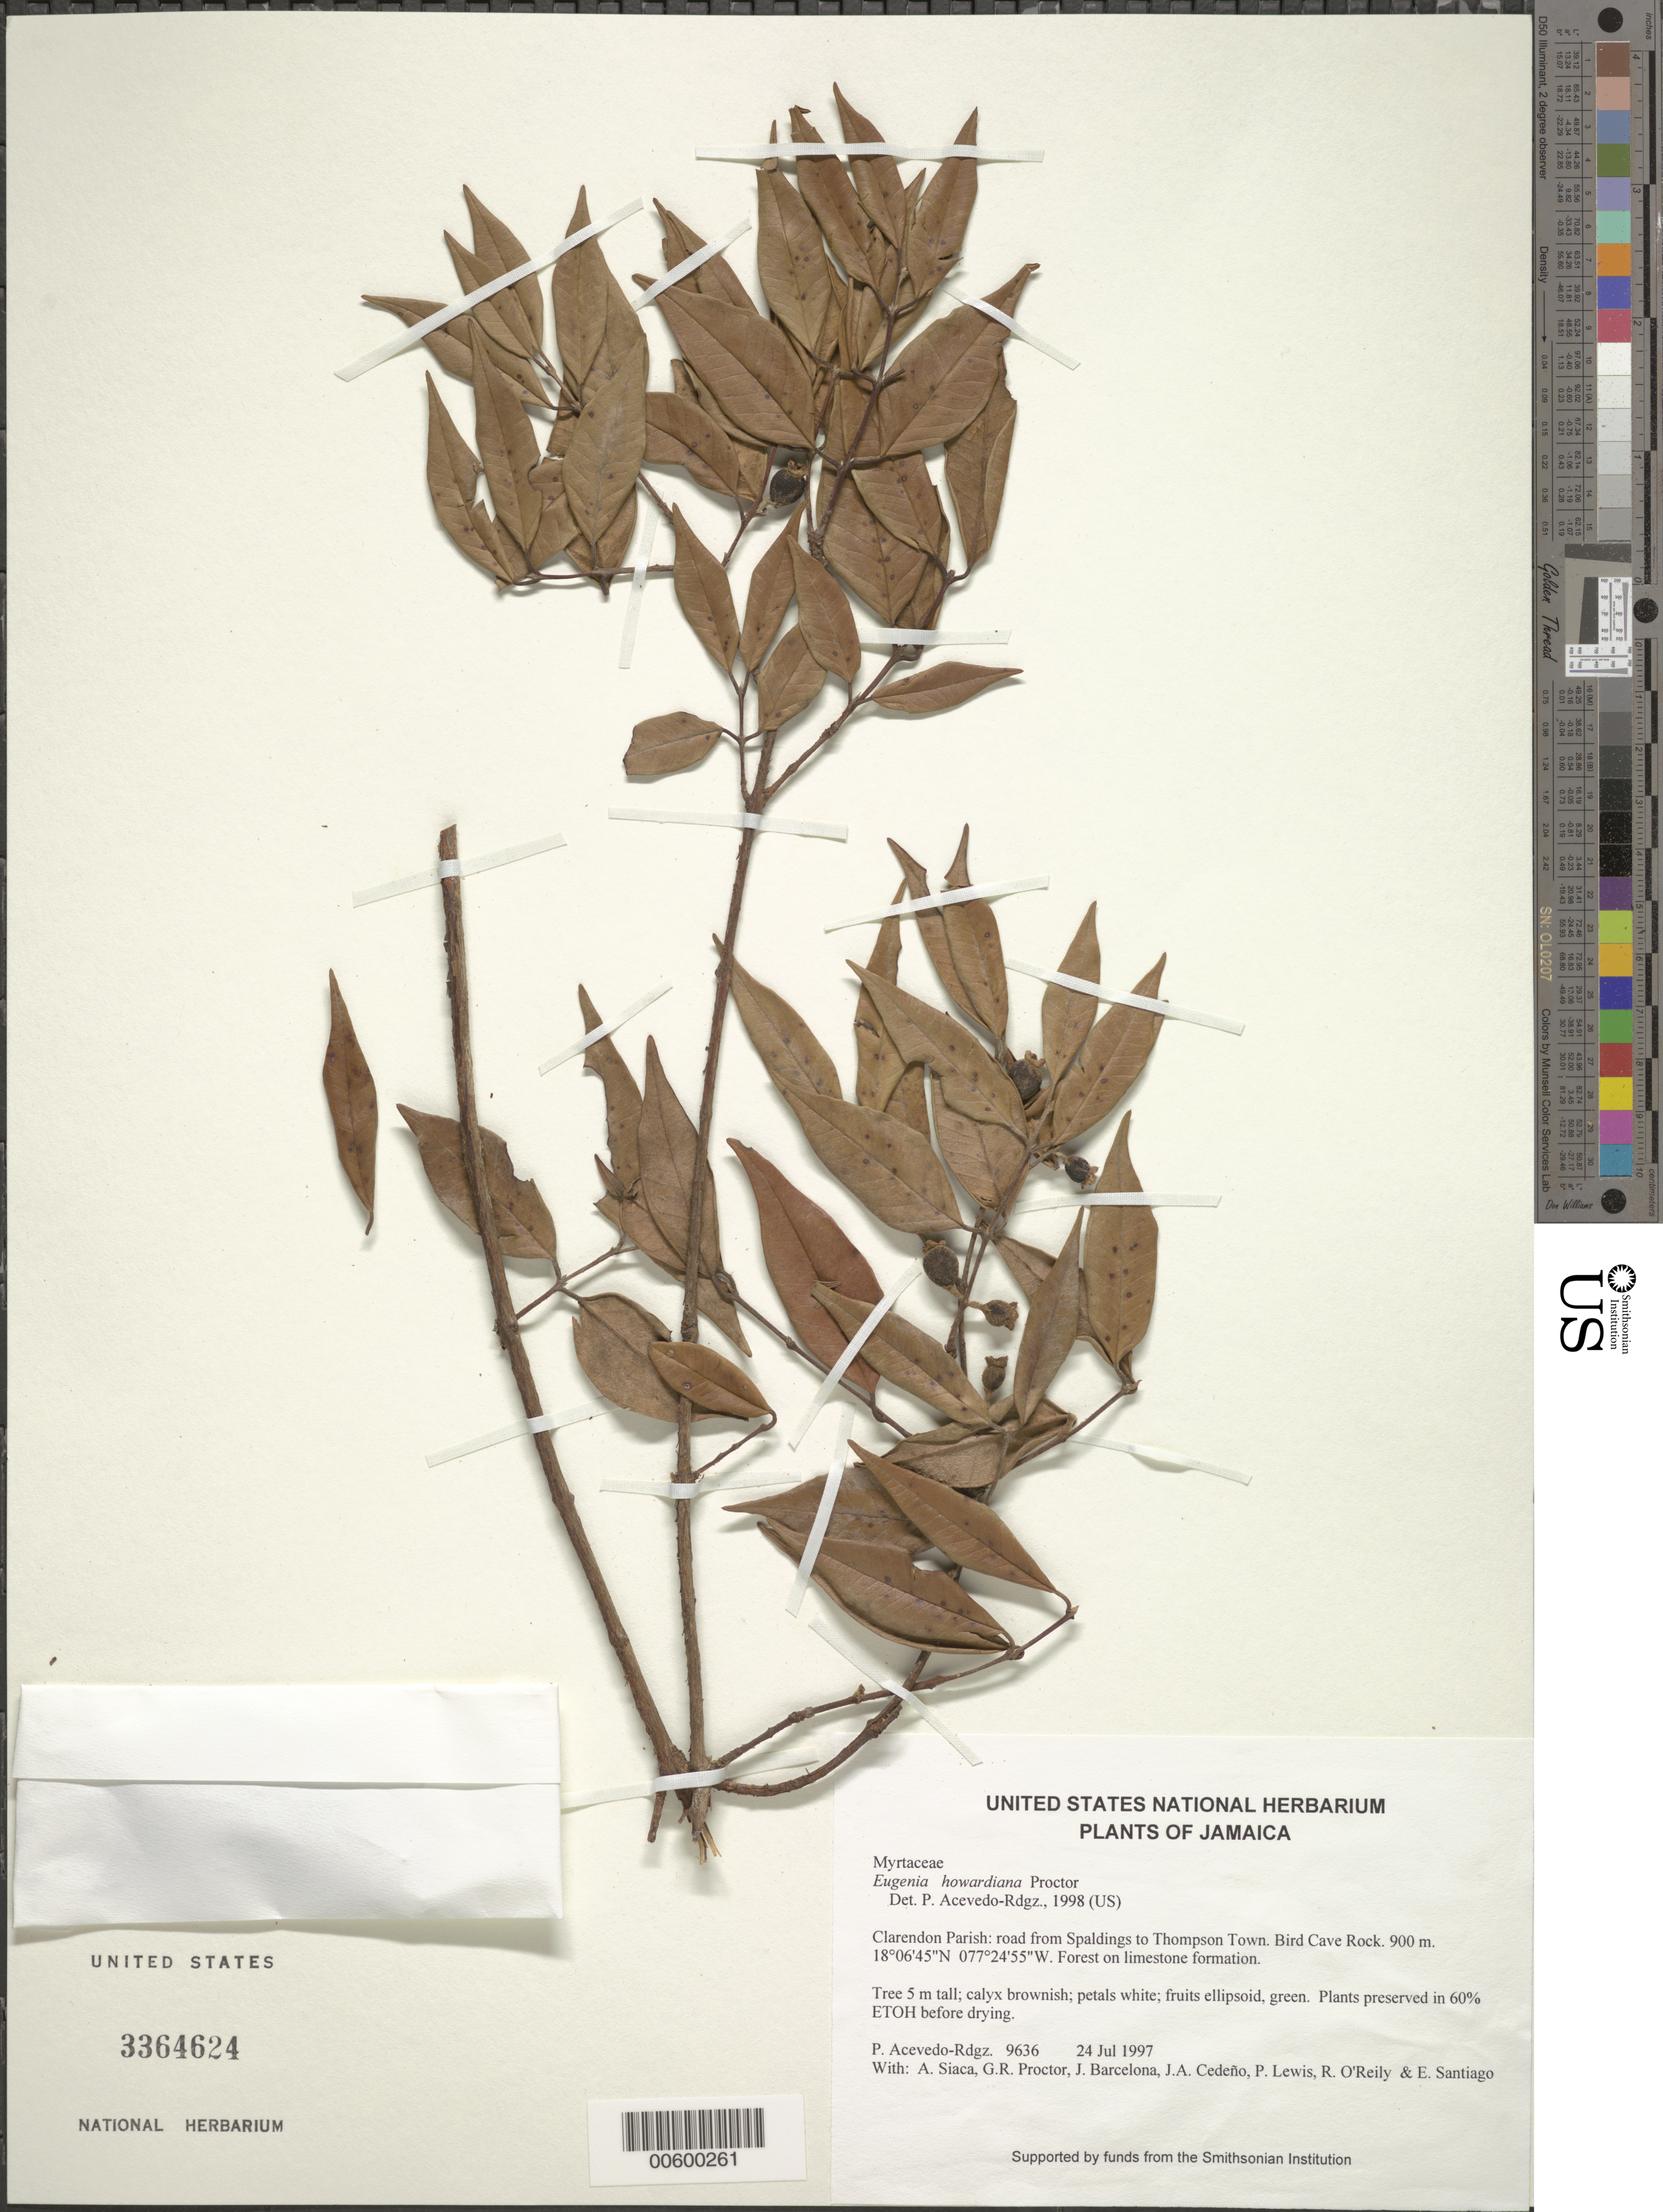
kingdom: Plantae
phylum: Tracheophyta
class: Magnoliopsida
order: Myrtales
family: Myrtaceae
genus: Eugenia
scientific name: Eugenia howardiana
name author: Proctor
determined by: Acevedo-Rodríguez, P., (BOT), Smithsonian Institution - National Museum of Natural History (UNITED STATES)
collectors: P. Acevedo-Rodr., A. Siaca, G. R. Proctor, J. Barcelona, J. A. Cedeño M., P. Lewis & R. O'Reilly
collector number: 9636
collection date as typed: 24 Jul 1997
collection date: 1997-07-24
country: Jamaica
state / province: Clarendon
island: Jamaica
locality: Clarendon Parish: road from Spaldings to Thompson Town. Bird Cave Rock.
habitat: Forest on limestone formation.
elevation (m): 900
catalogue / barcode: US 3364624